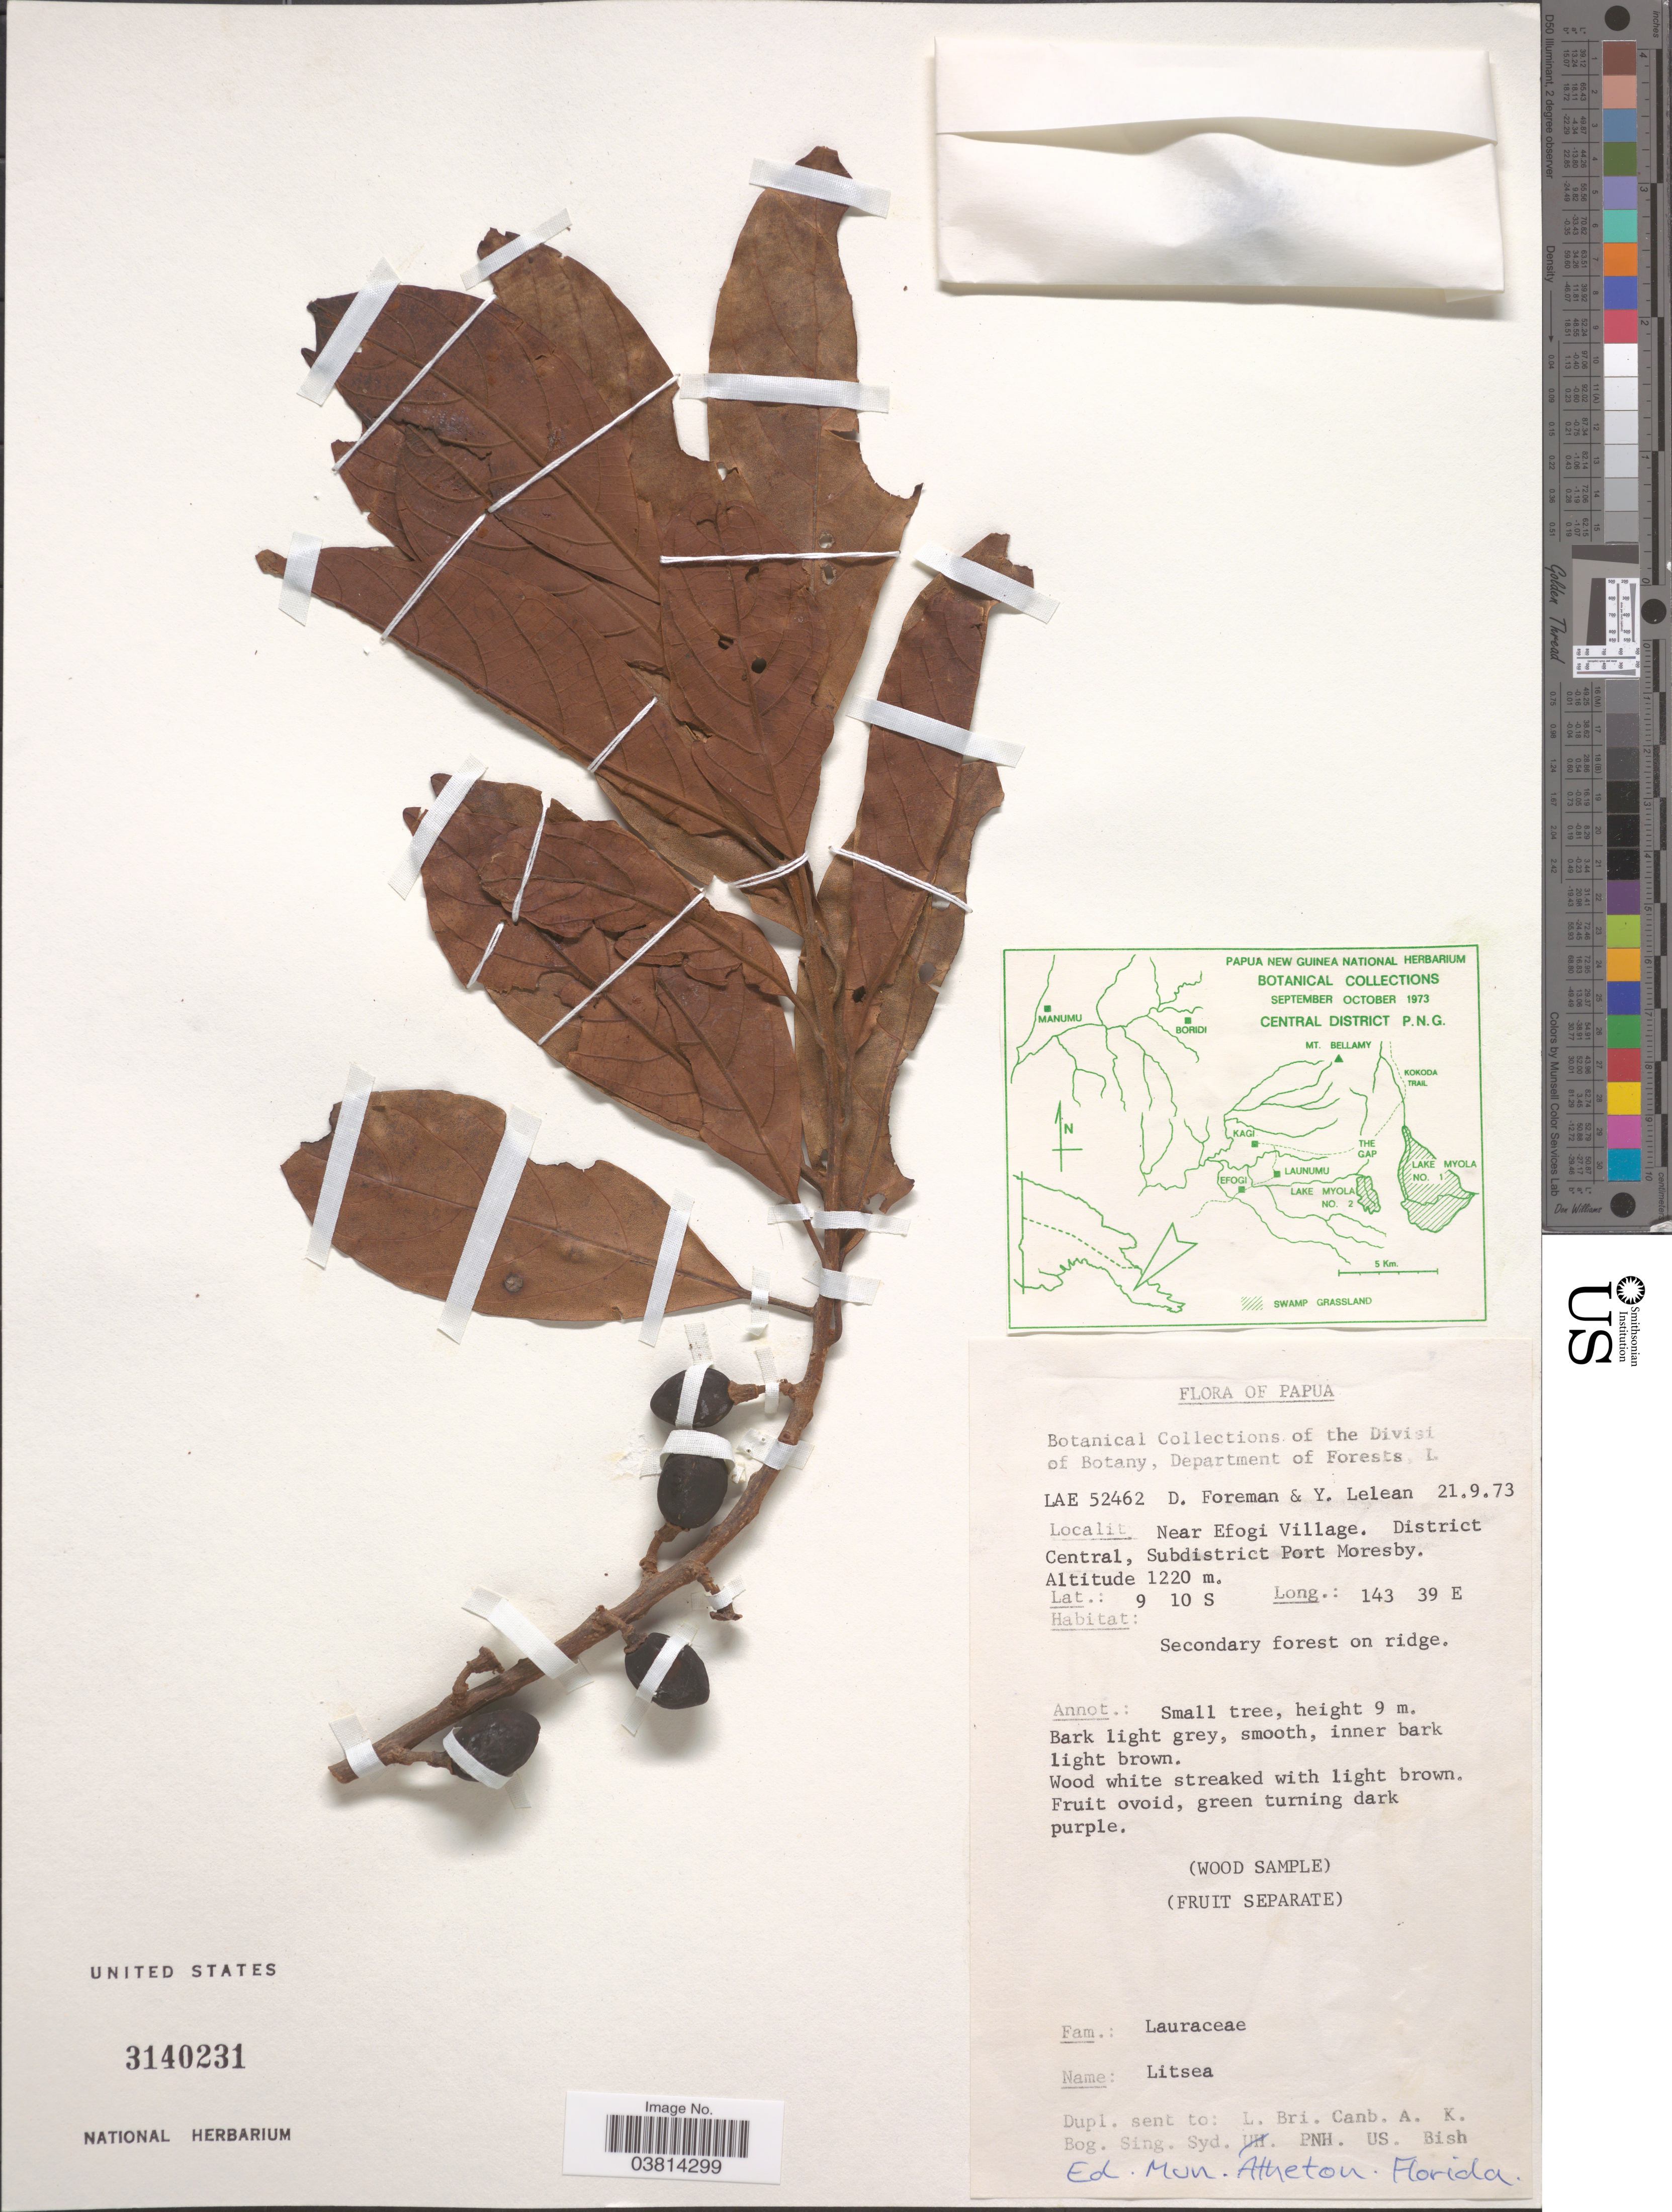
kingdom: Plantae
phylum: Tracheophyta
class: Magnoliopsida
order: Laurales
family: Lauraceae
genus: Litsea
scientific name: Litsea sp.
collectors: D. Foreman & Y. Lelean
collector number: LAE 52462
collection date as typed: Transcribed d/m/y: 21/9/73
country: Papua New Guinea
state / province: Central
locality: Near Efogi Village. District Central, Subdistrict Port Moresby. On ridge.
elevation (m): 1220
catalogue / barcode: US 3140231